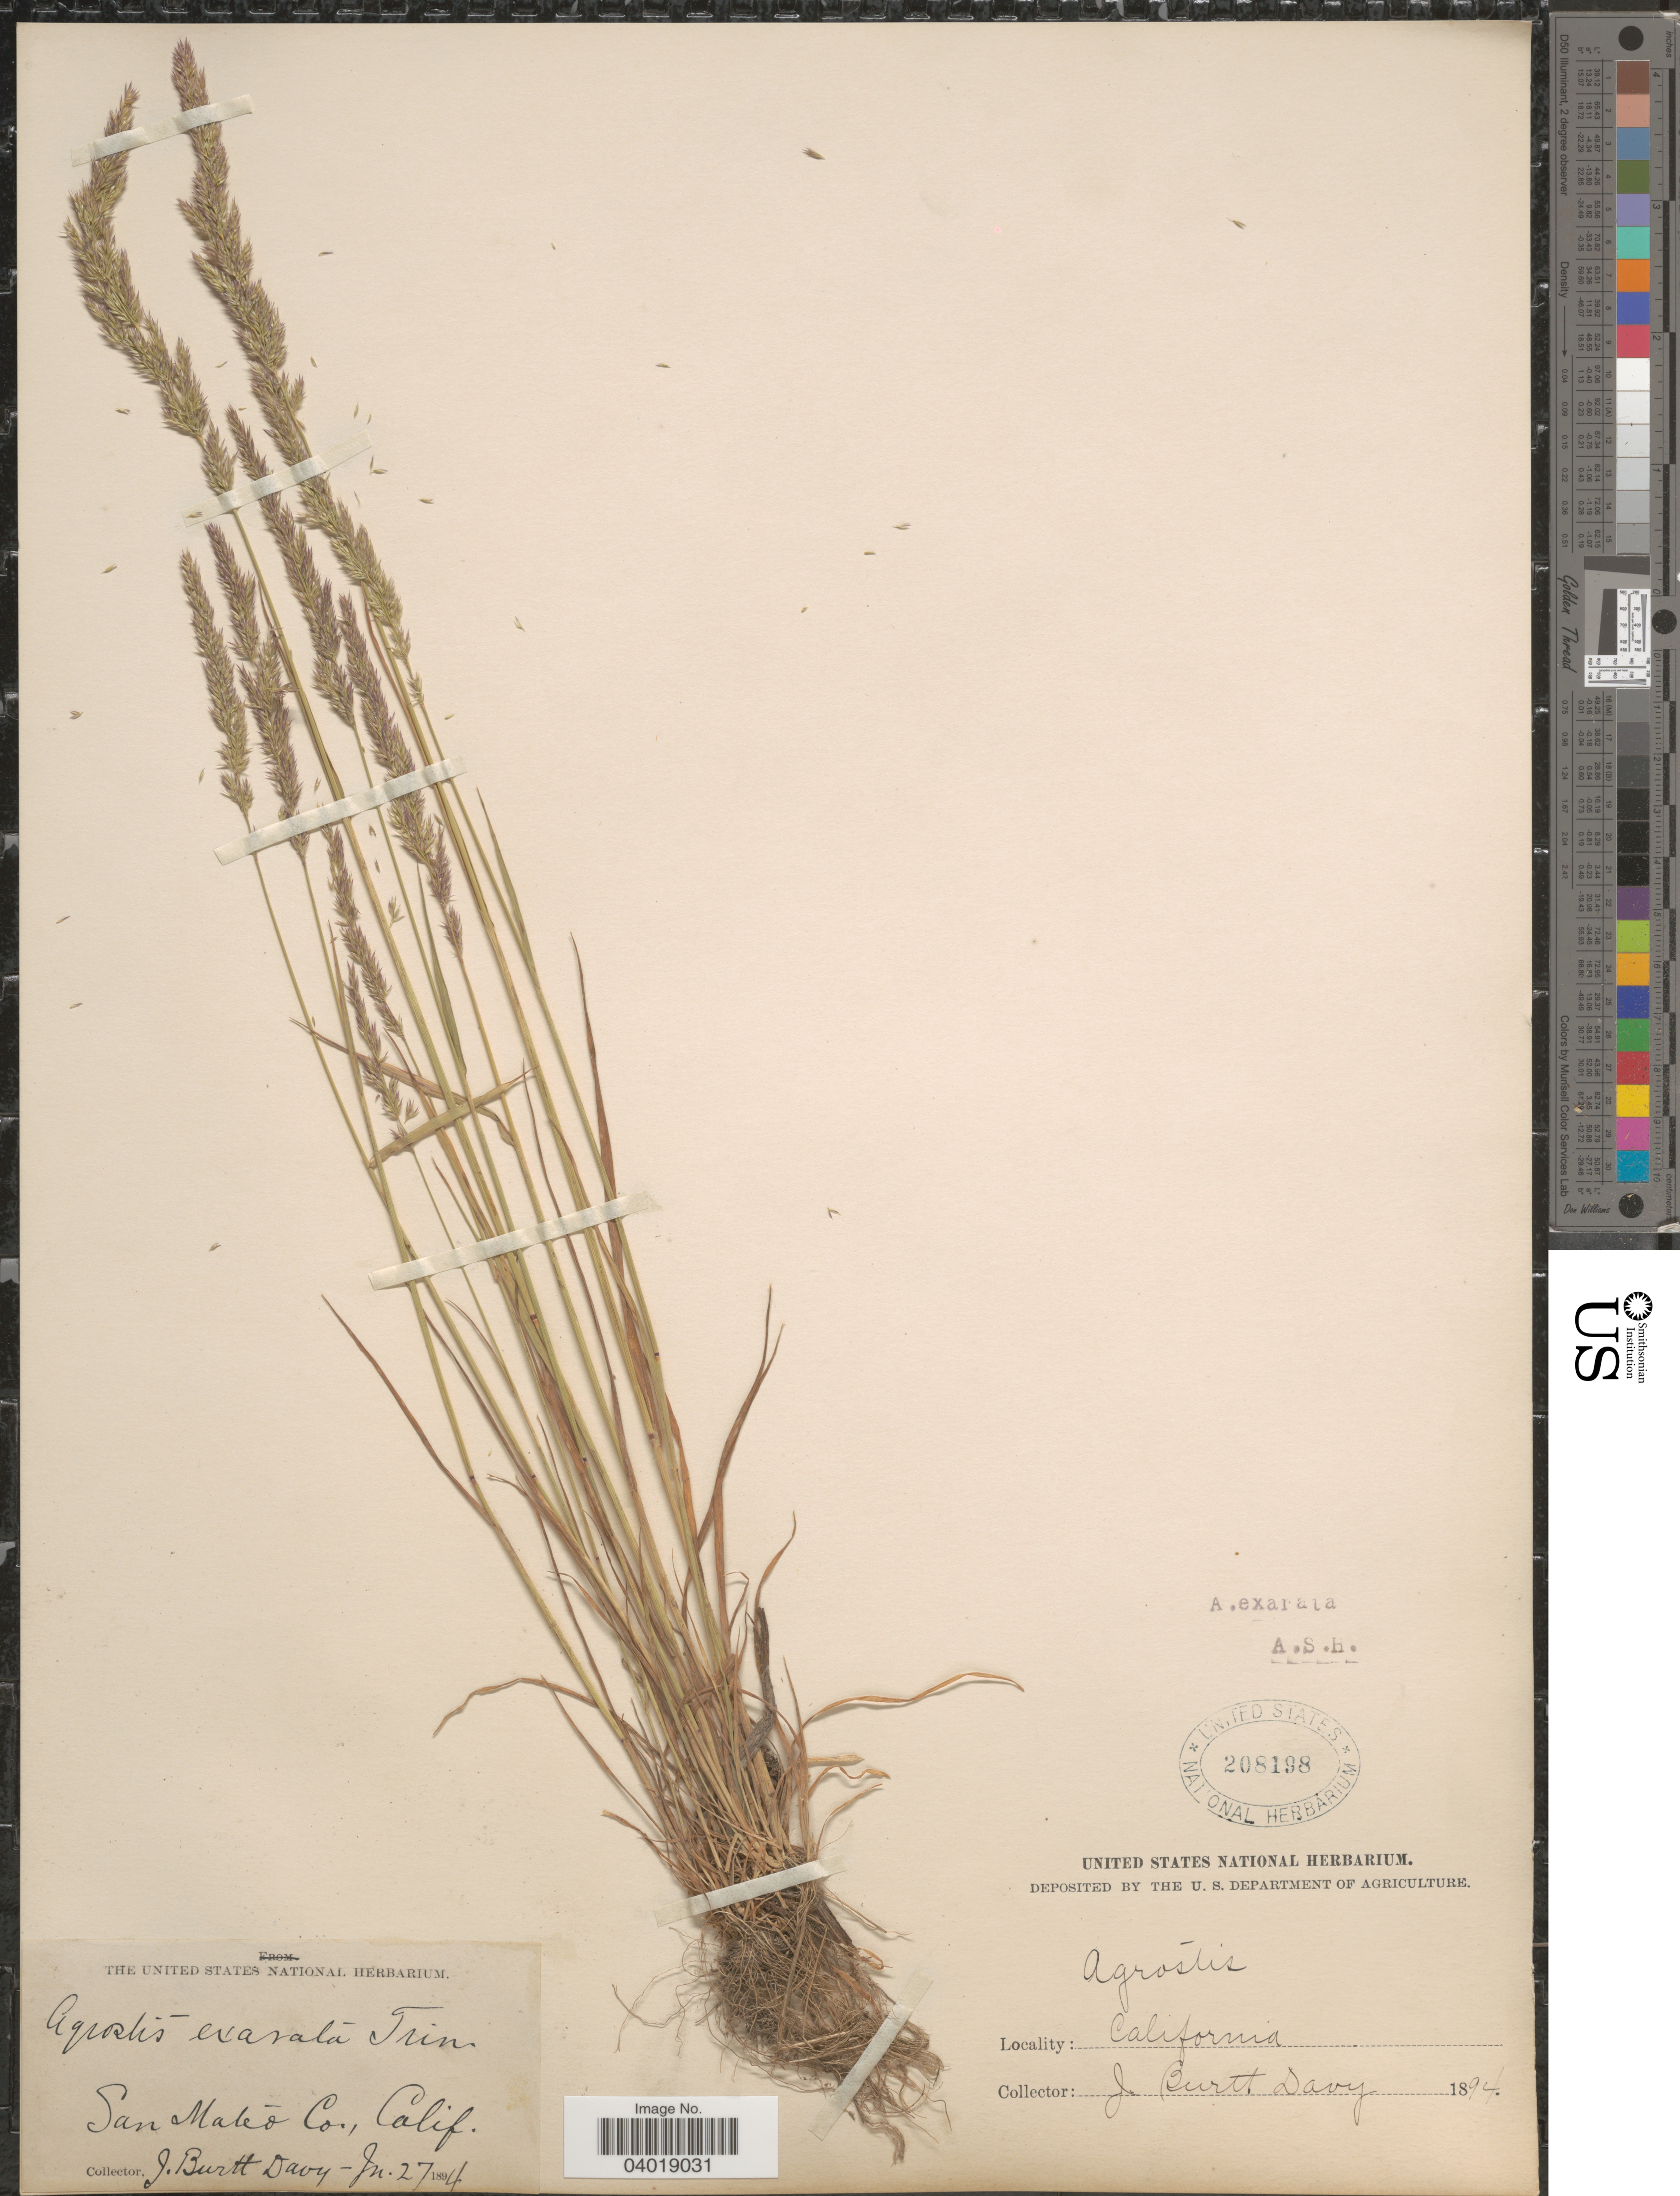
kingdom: Plantae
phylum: Tracheophyta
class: Liliopsida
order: Poales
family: Poaceae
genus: Agrostis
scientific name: Agrostis exarata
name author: Trin.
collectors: J. Burtt Davy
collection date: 1894-07-27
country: United States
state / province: California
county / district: San Mateo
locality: San Mateo Co.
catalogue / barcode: US 208198